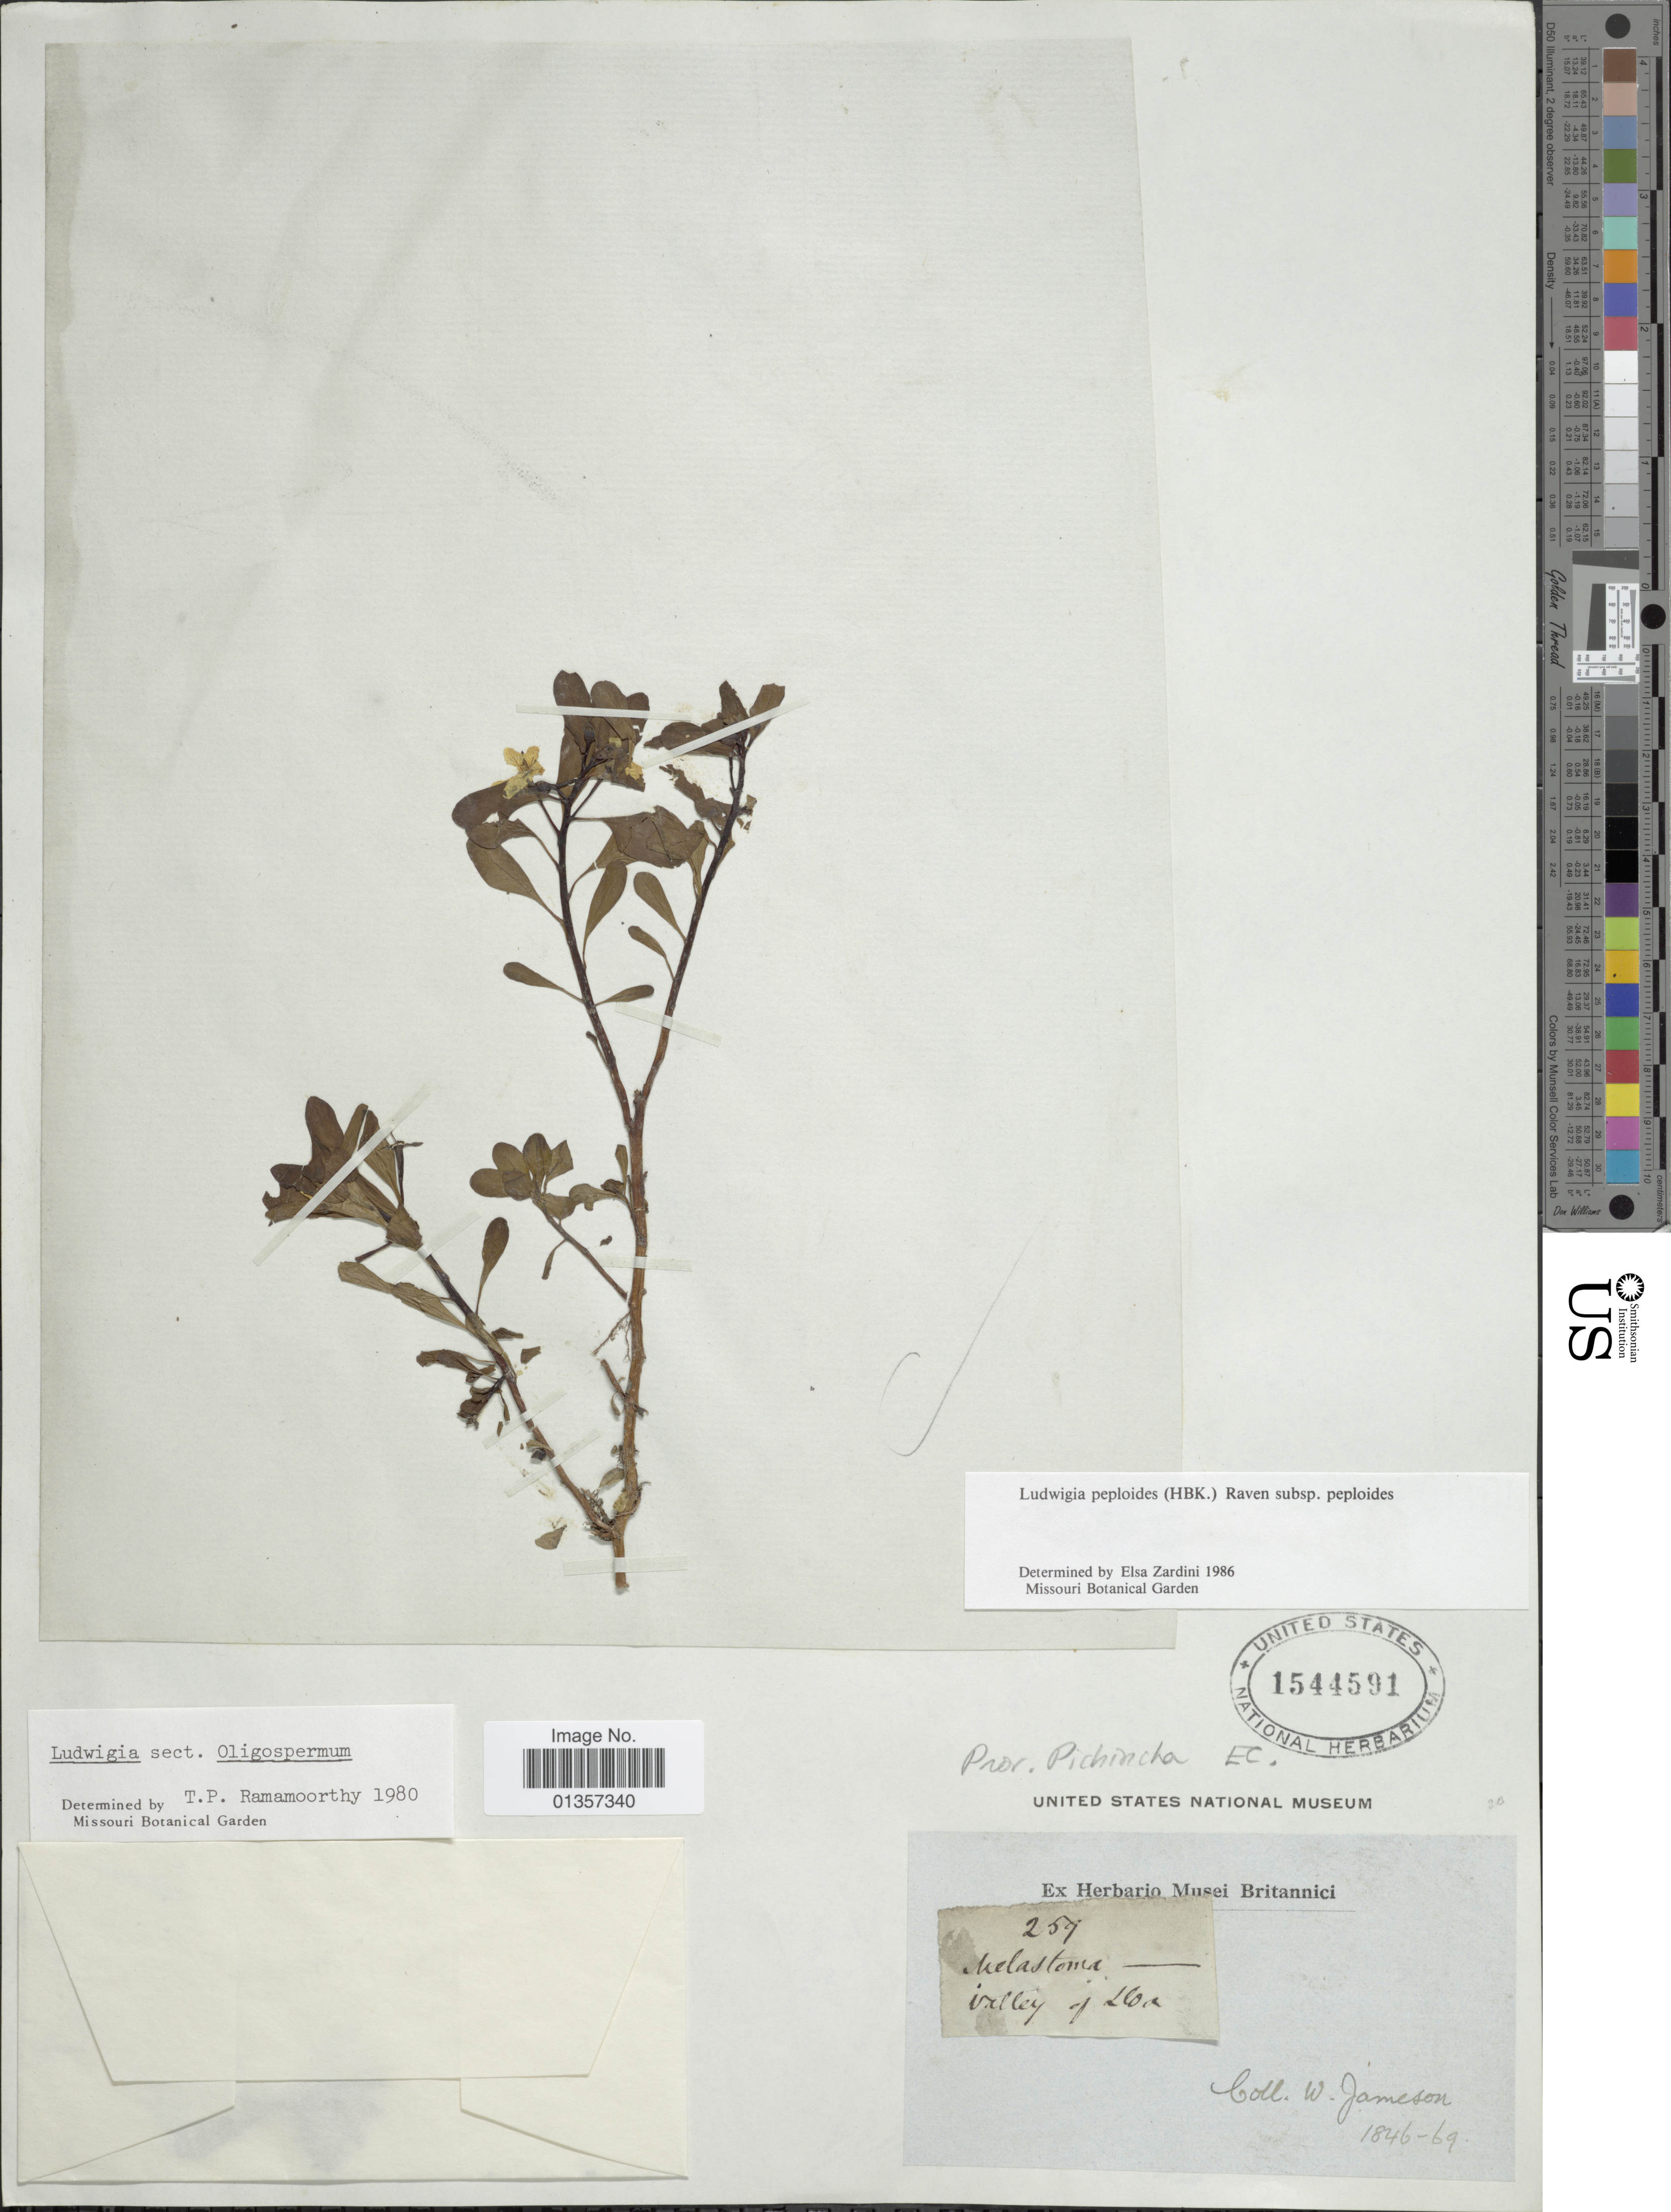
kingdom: Plantae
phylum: Tracheophyta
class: Magnoliopsida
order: Myrtales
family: Onagraceae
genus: Ludwigia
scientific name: Ludwigia peploides subsp. peploides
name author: (Kunth) P.H. Raven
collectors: W. Jameson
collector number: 259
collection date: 1846/1869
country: Ecuador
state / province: Pichincha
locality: Melaston valley, valley of Lloa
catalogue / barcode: US 1544591